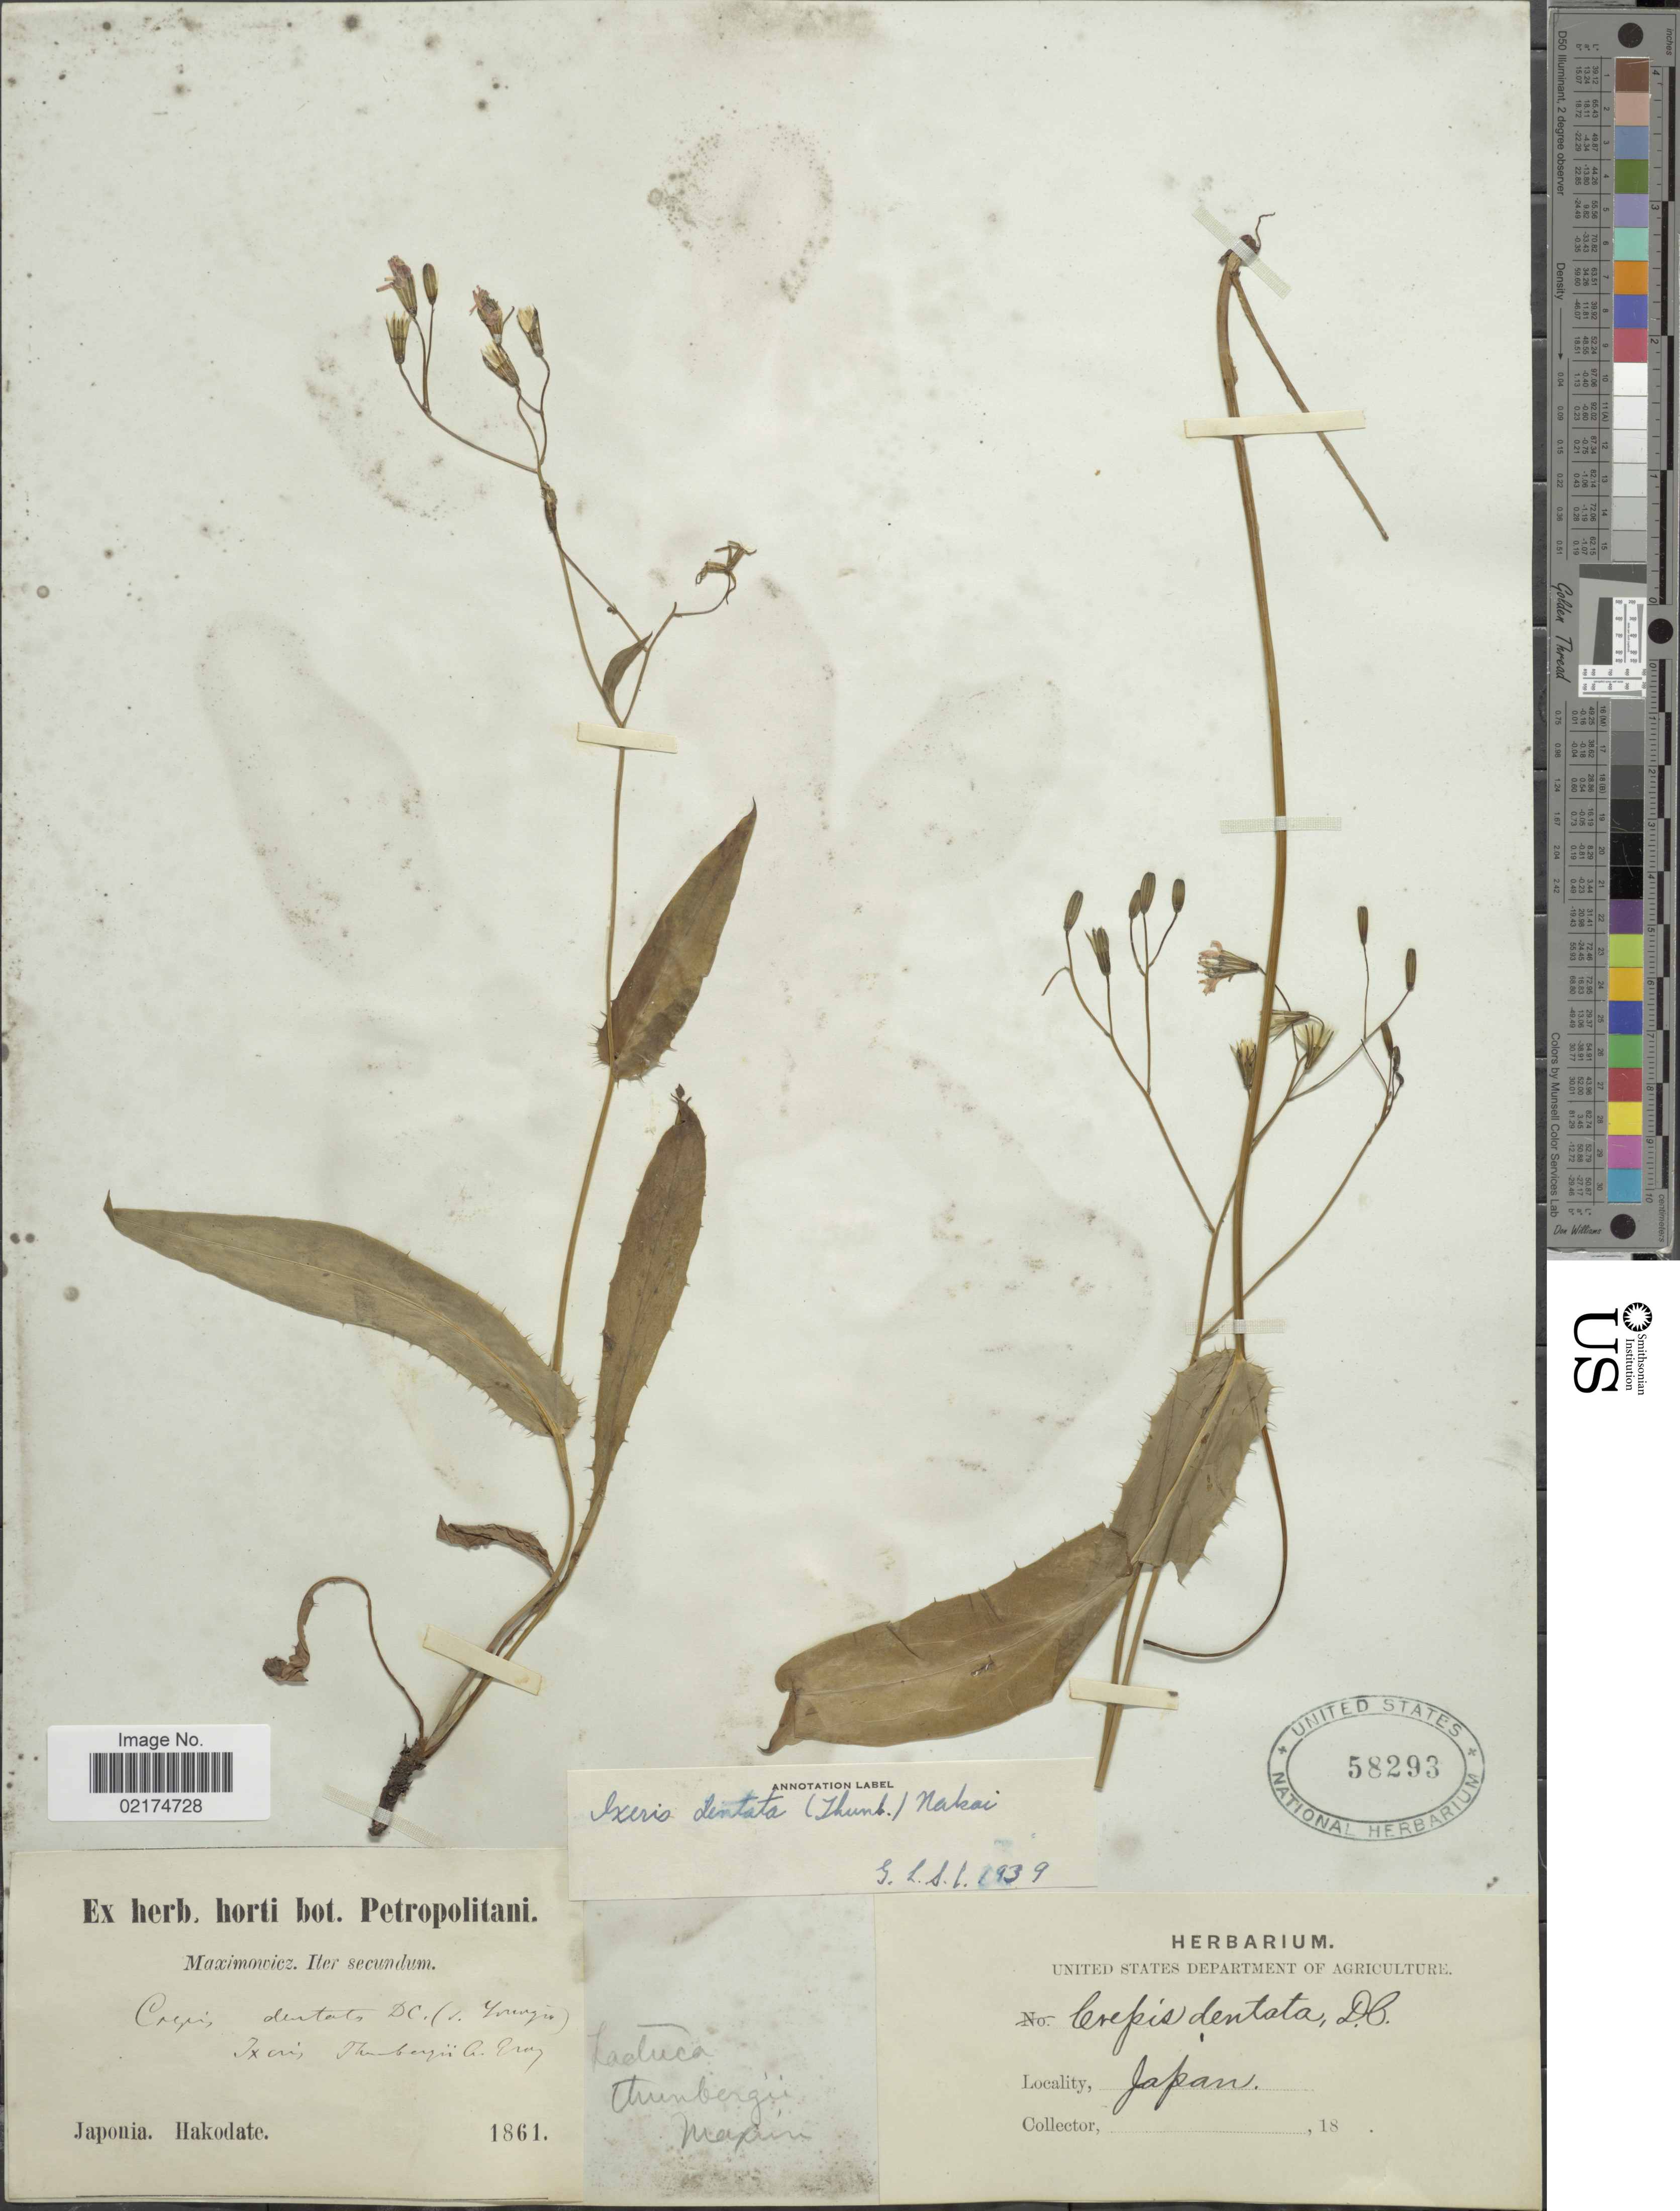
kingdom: Plantae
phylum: Tracheophyta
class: Magnoliopsida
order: Asterales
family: Asteraceae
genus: Ixeridium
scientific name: Ixeridium dentatum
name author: (Thunb.) Tzvelev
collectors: Maximowicz, --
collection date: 1861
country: Japan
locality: Hakodate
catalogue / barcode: US 58293